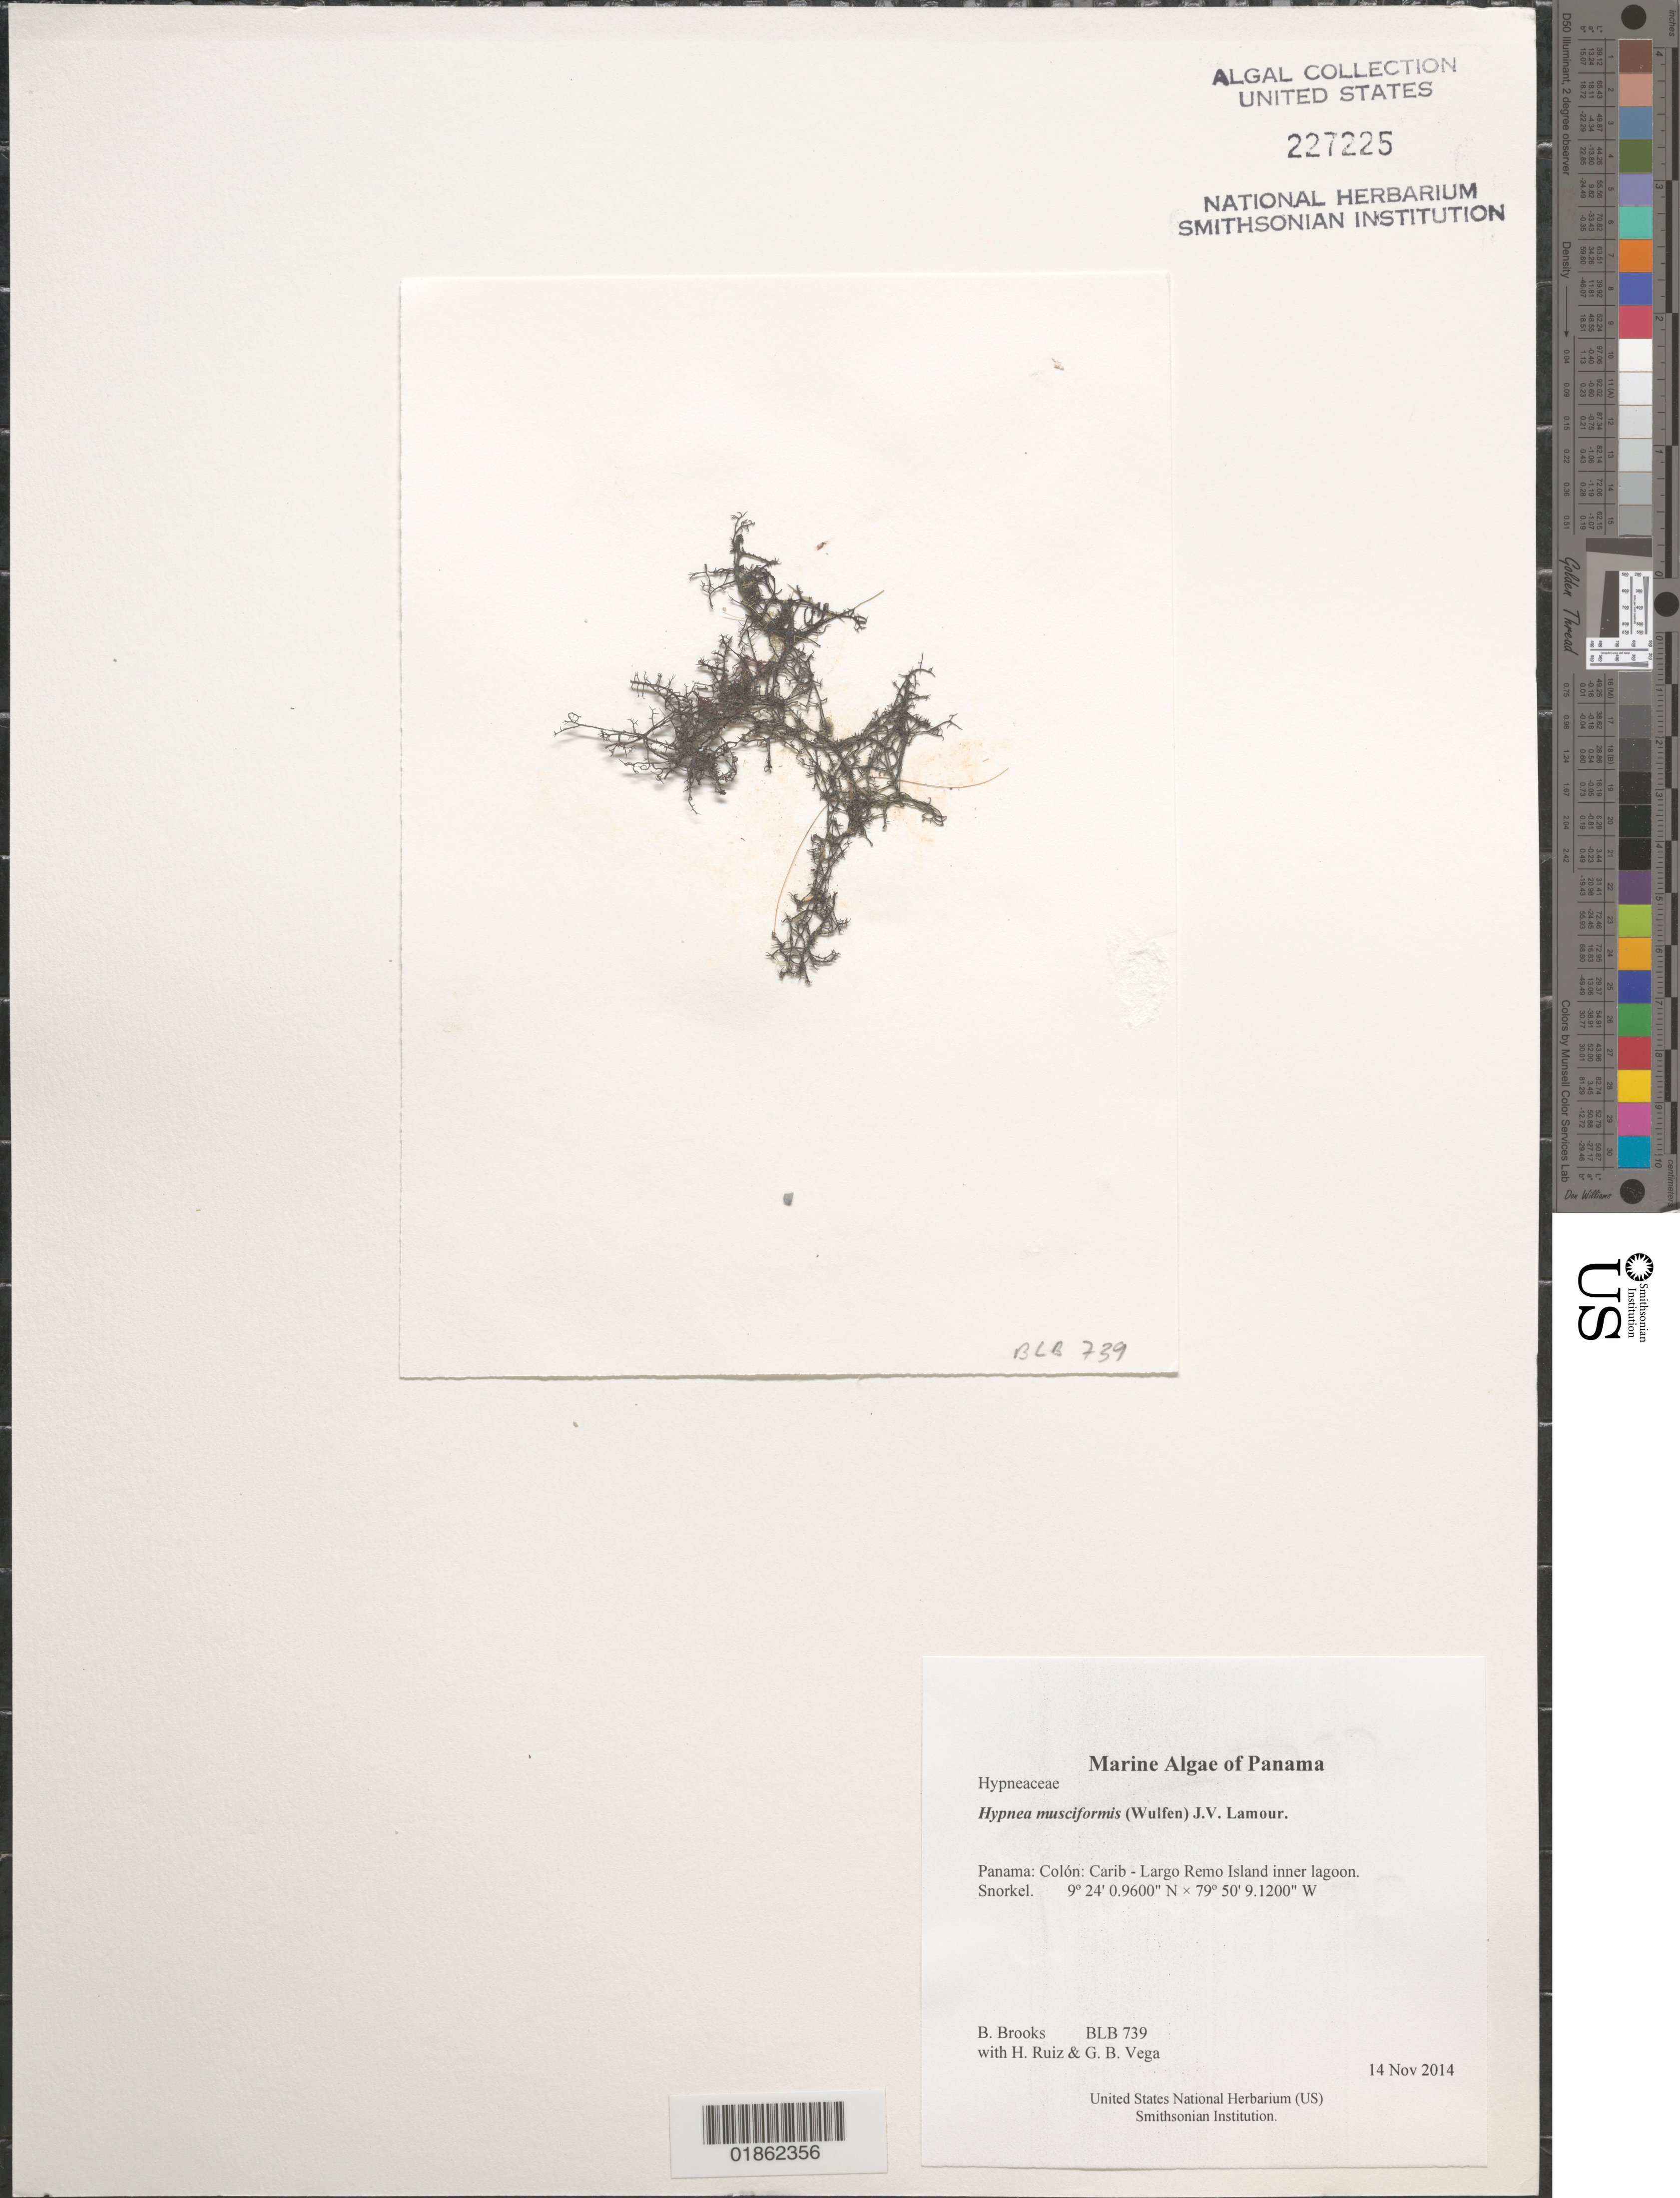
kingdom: Plantae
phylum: Rhodophyta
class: Florideophyceae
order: Gigartinales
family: Cystocloniaceae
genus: Hypnea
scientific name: Hypnea musciformis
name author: (Wulfen) J.V.Lamouroux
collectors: B. Brooks, H. Ruiz & G. B. Vega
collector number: BLB 739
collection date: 2014-11-14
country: Panama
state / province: Colón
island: Largo Remo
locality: Carib - Largo Remo Island inner lagoon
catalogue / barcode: US 227225